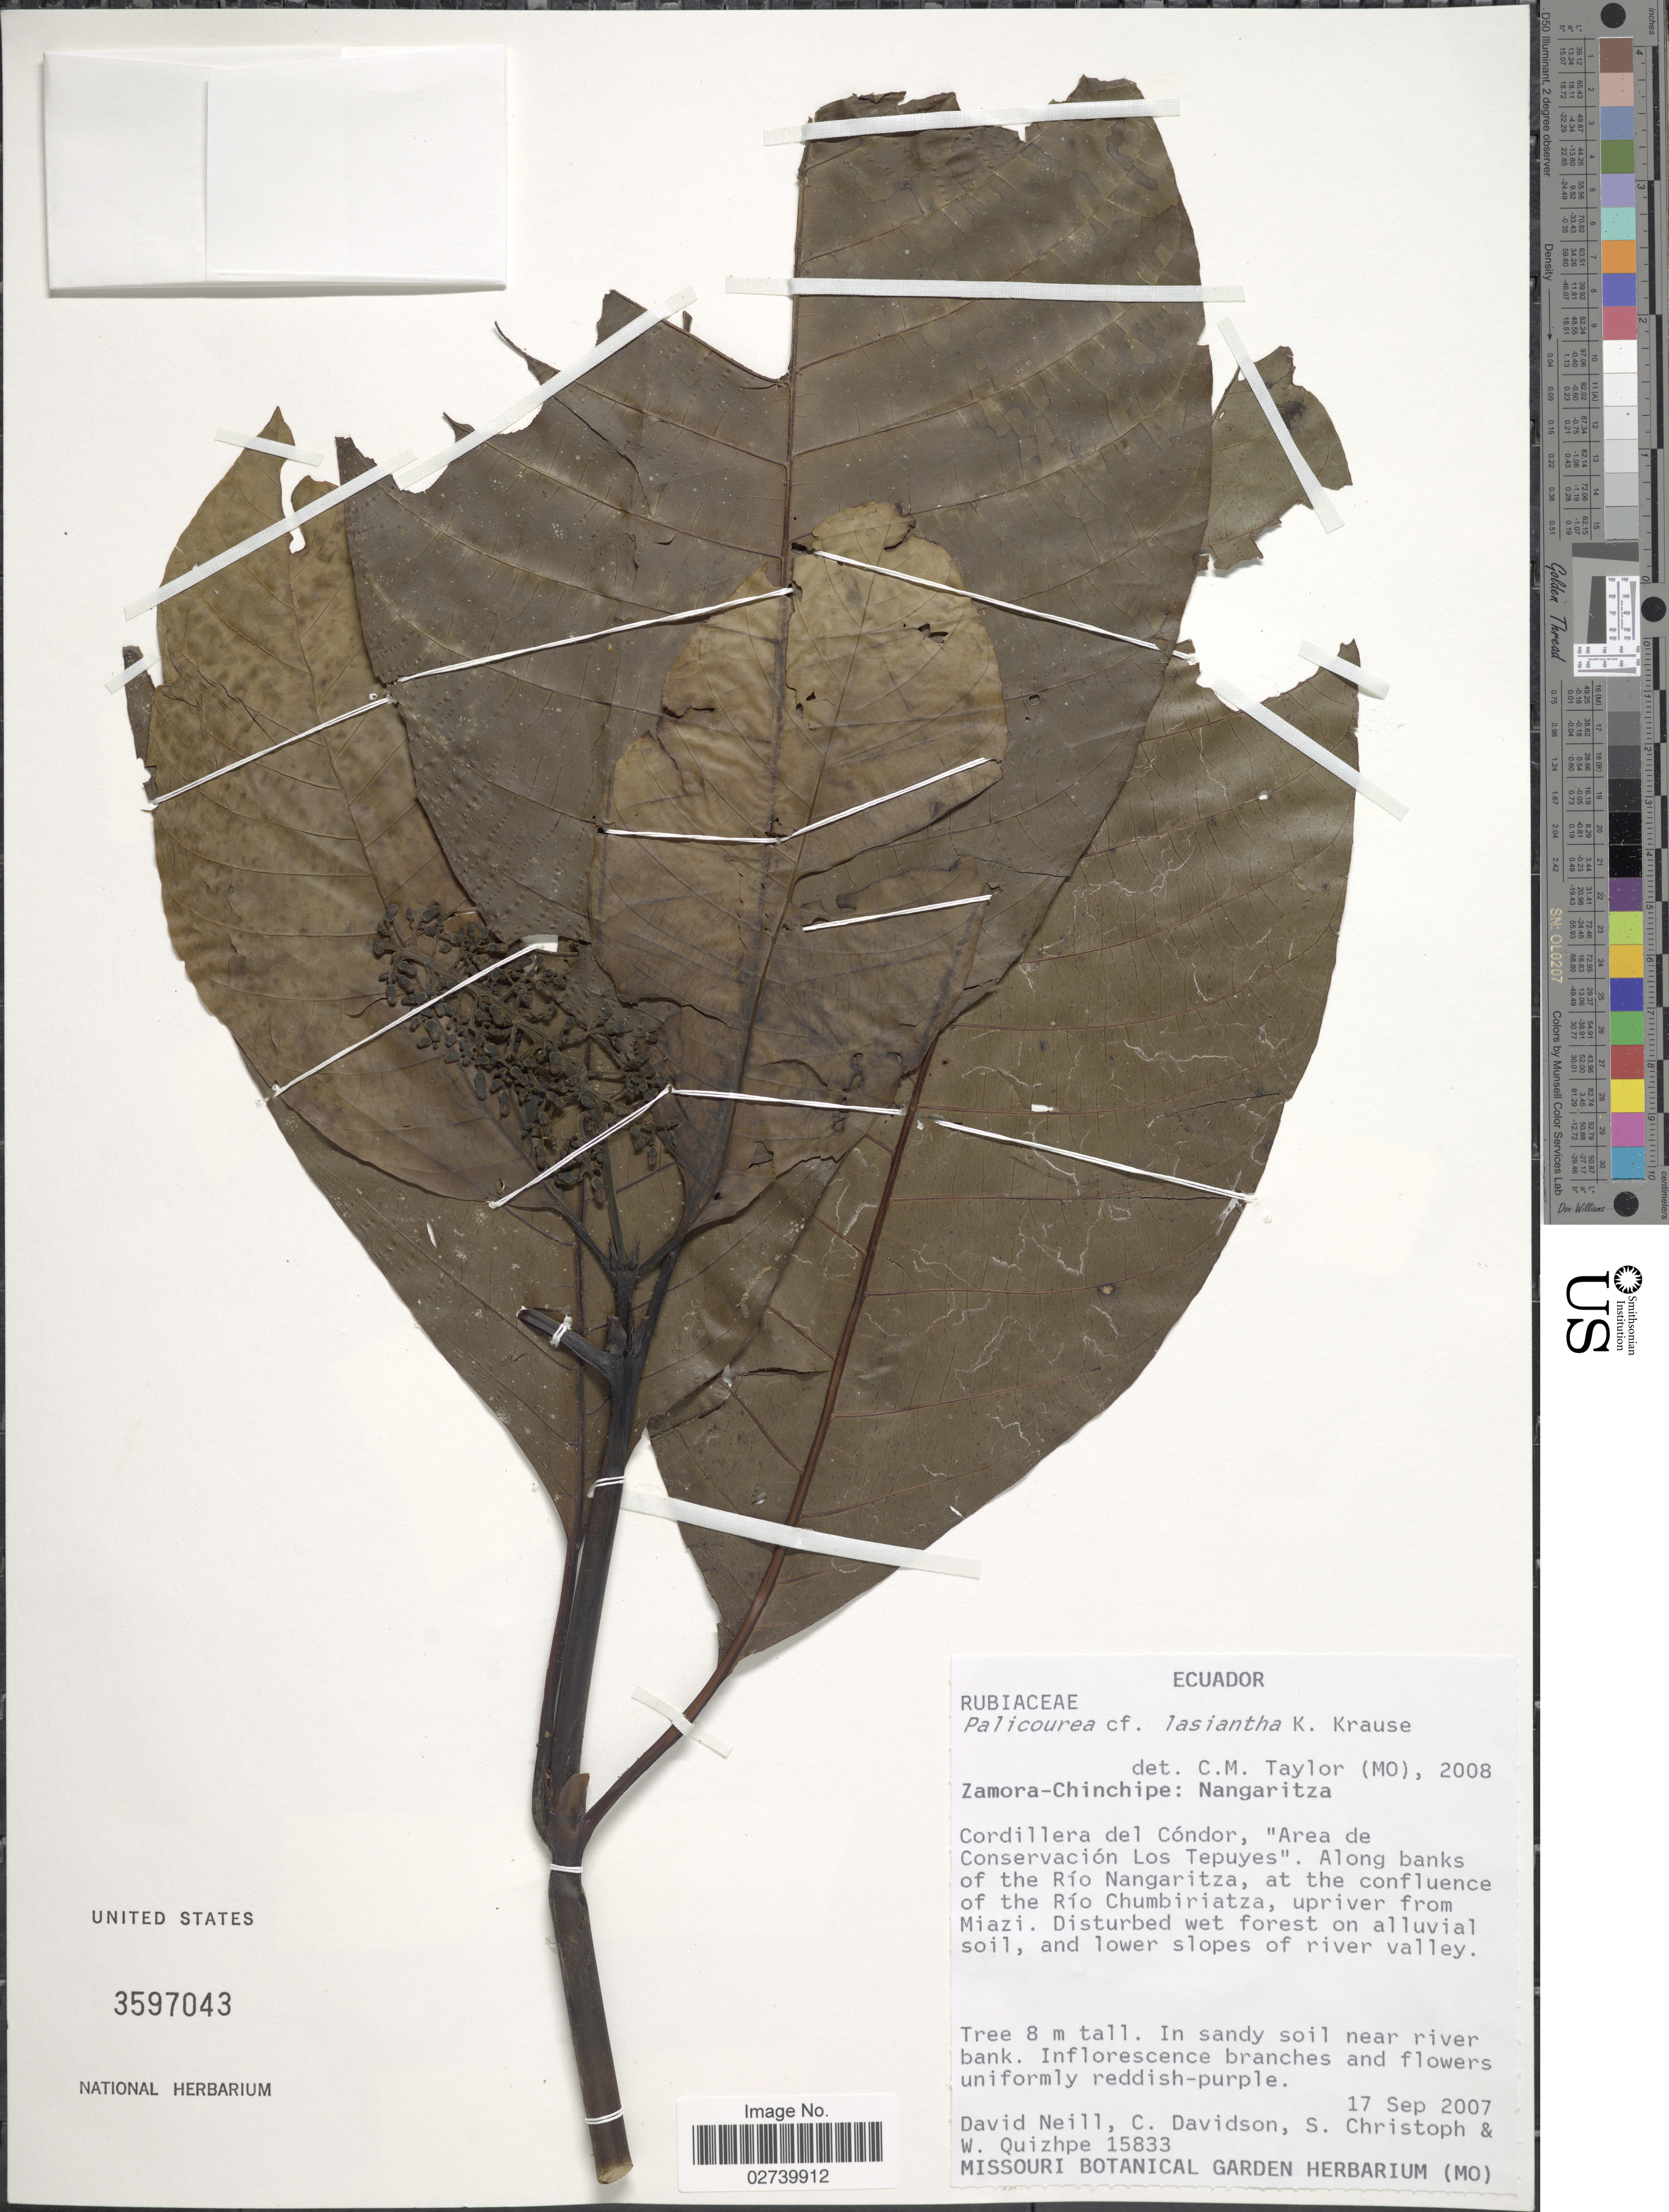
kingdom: Plantae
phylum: Tracheophyta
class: Magnoliopsida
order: Gentianales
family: Rubiaceae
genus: Palicourea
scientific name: Palicourea lasiantha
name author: Krause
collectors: D. Neill, C. Davidson, S. Christoph & W. Quizhpe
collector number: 15833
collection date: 2007-09-17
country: Ecuador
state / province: Zamora-Chinchipe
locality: Nangaritza. Cordillera del Cóndor, "Area de Conservación Los Tepuyes". Along banks of the Río Nangaritza, at the confluence of the Río Chumbiriatza, upriver from Miazi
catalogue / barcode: US 3597043